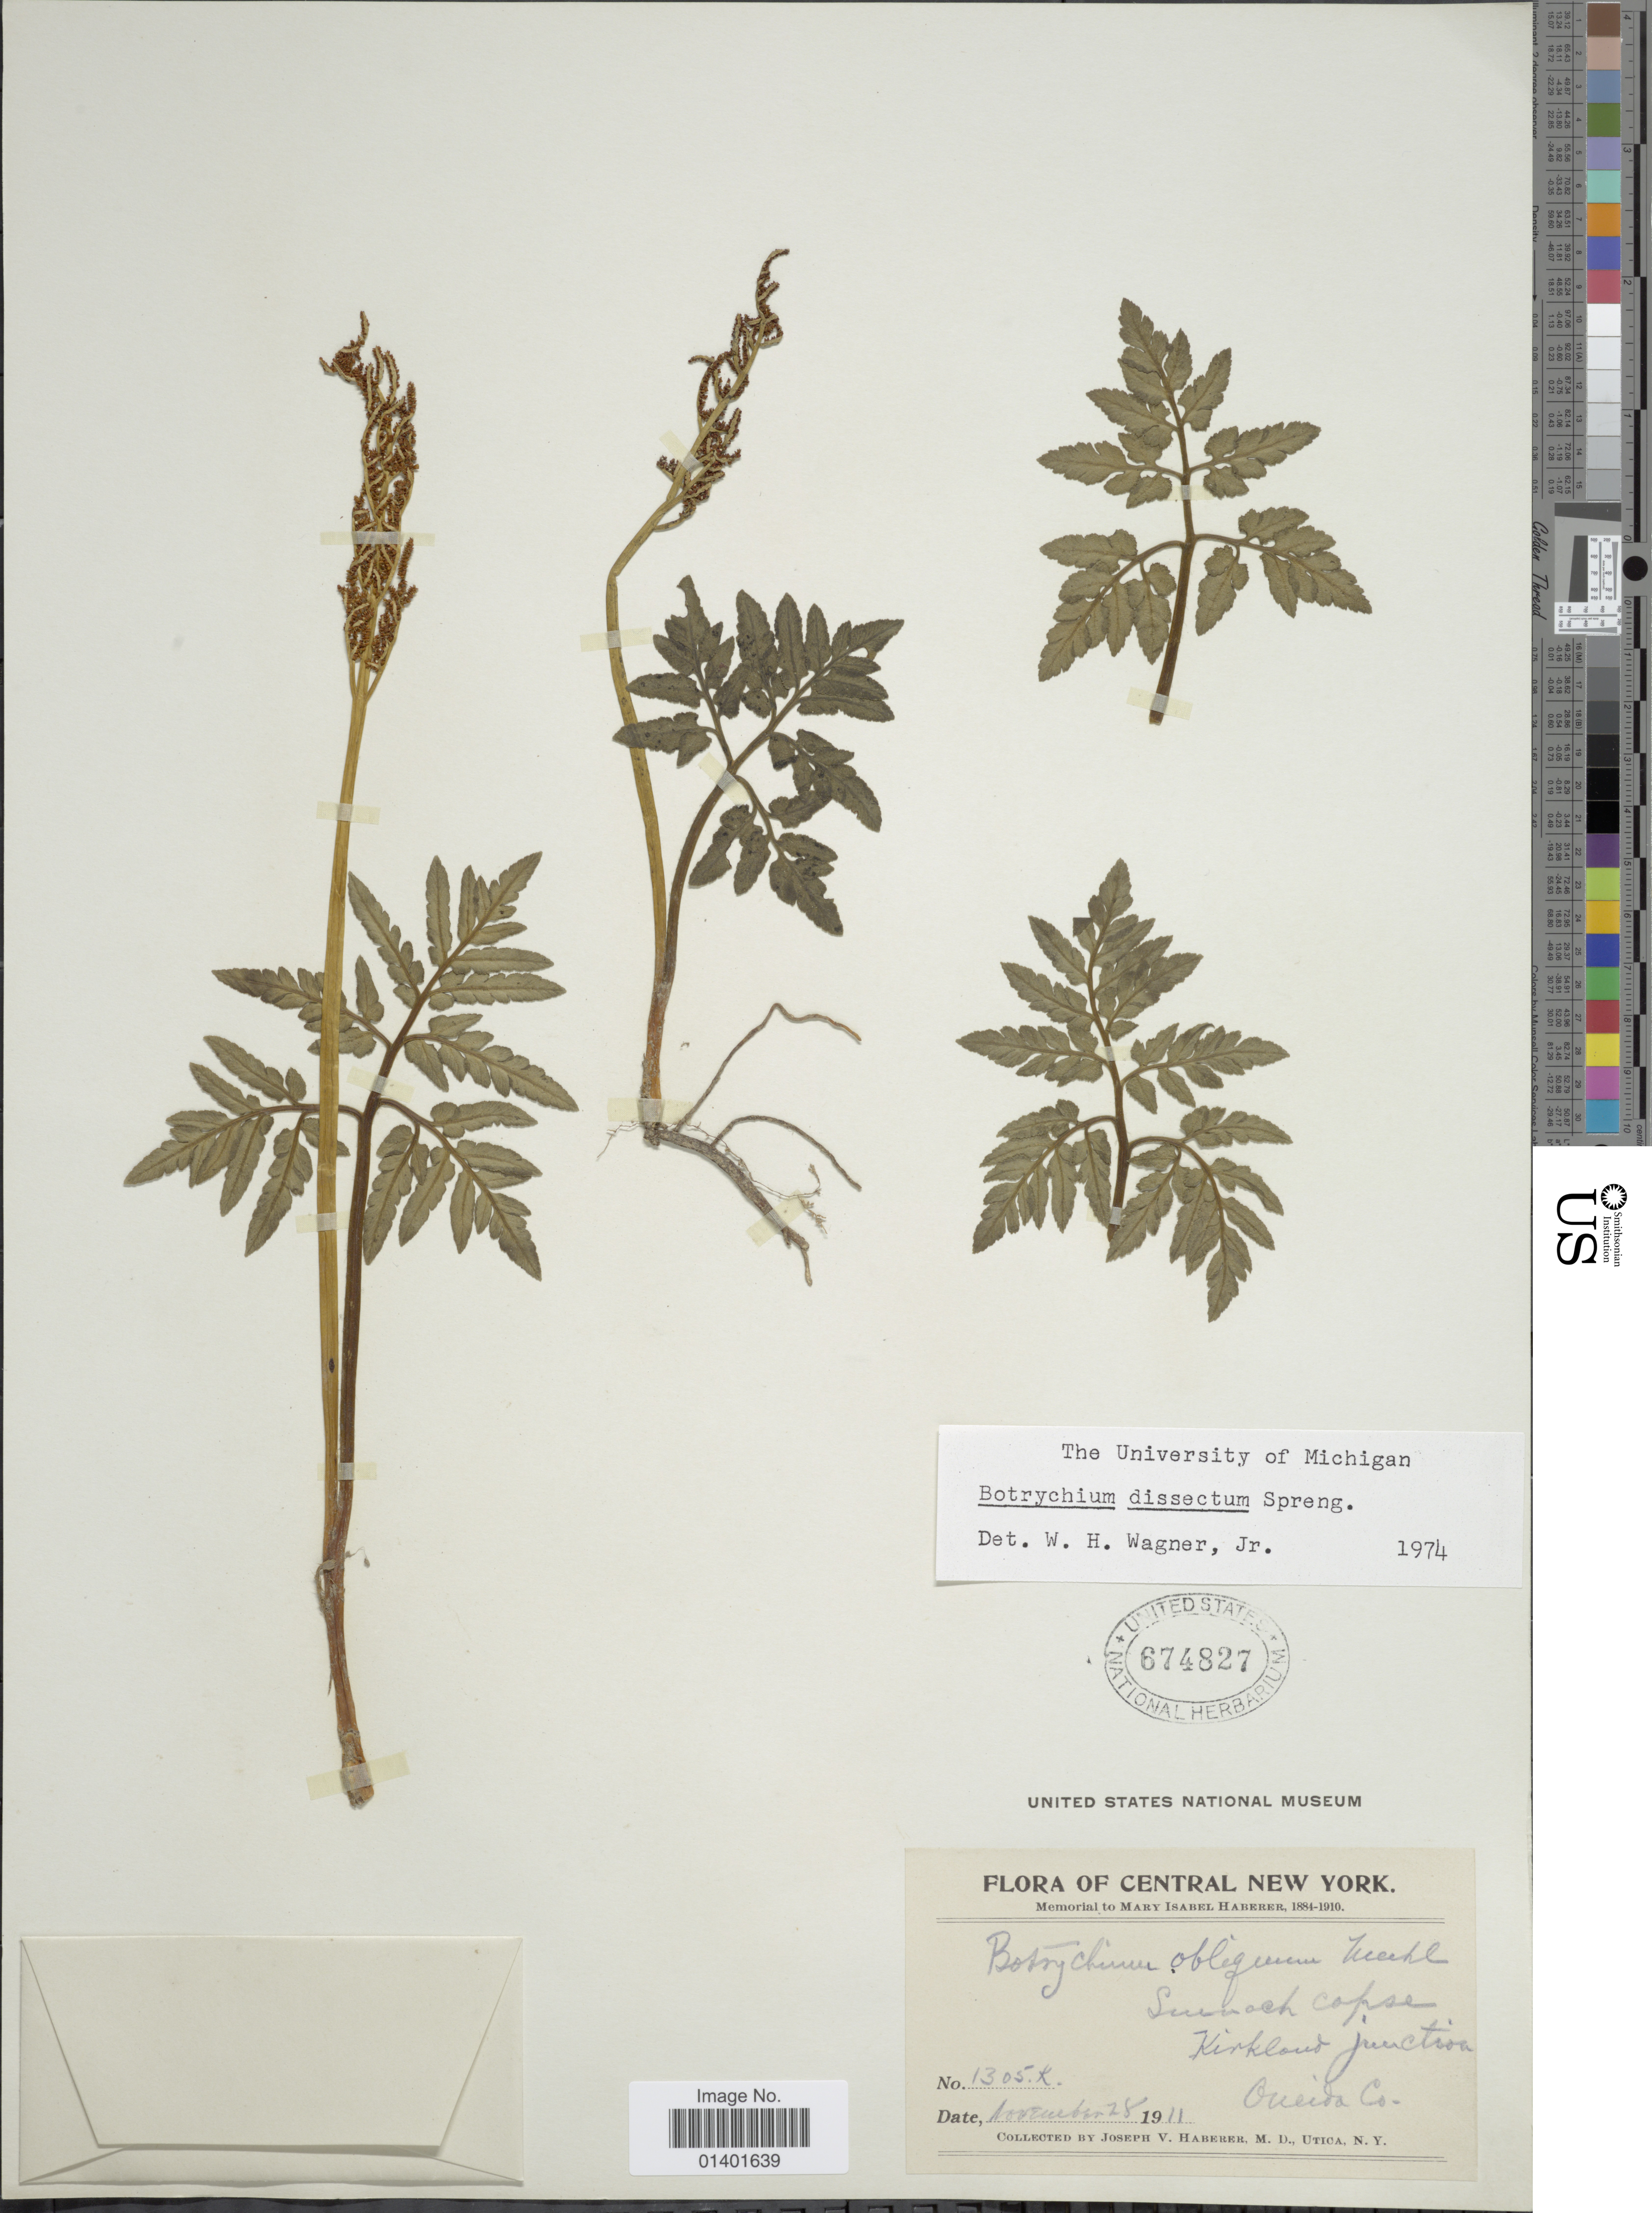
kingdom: Plantae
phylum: Tracheophyta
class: Polypodiopsida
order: Ophioglossales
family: Ophioglossaceae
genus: Botrychium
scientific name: Botrychium dissectum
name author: Spreng.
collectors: J. V. Haberer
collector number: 1305k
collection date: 1911-11-28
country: United States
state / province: New York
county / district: Oneida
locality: Kirklow junction, Oneida Co.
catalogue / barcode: US 674827